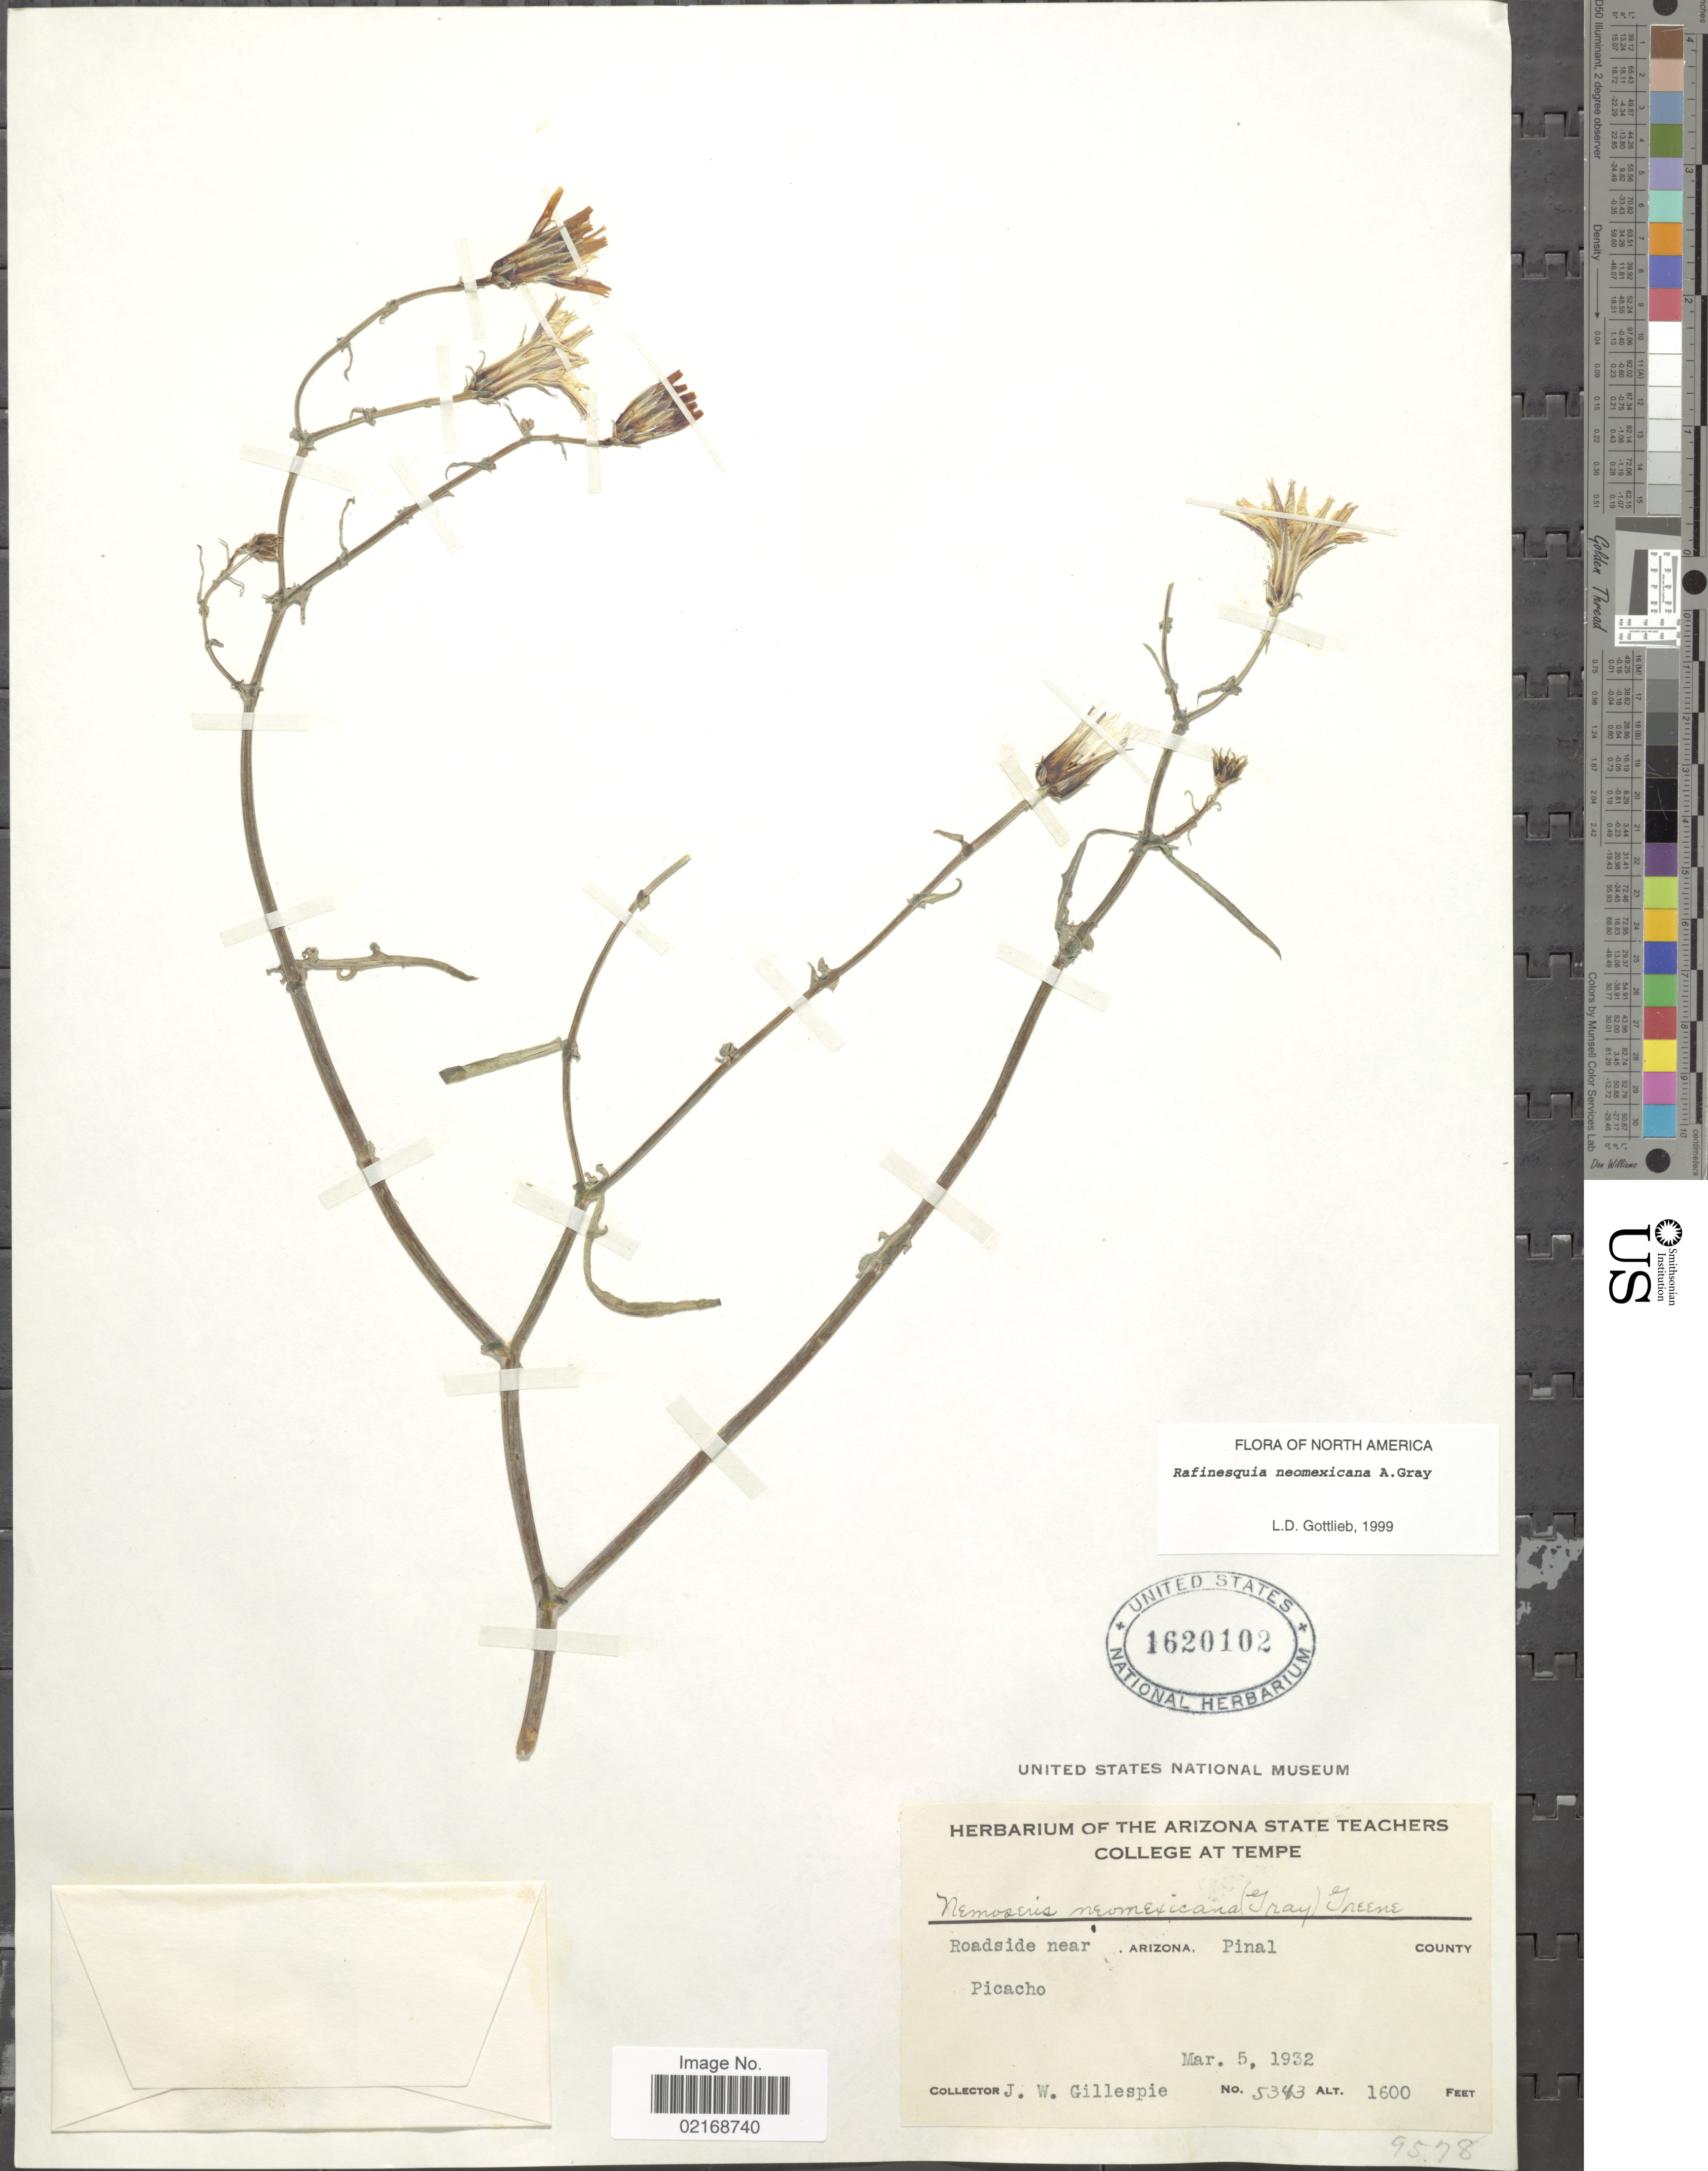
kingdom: Plantae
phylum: Tracheophyta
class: Magnoliopsida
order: Asterales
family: Asteraceae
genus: Rafinesquia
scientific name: Rafinesquia neomexicana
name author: A. Gray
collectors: J. W. Gillespie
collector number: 5343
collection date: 1932-03-05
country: United States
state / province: Arizona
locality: Roadside near Picacho, Pinal County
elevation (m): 488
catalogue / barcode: US 1620102